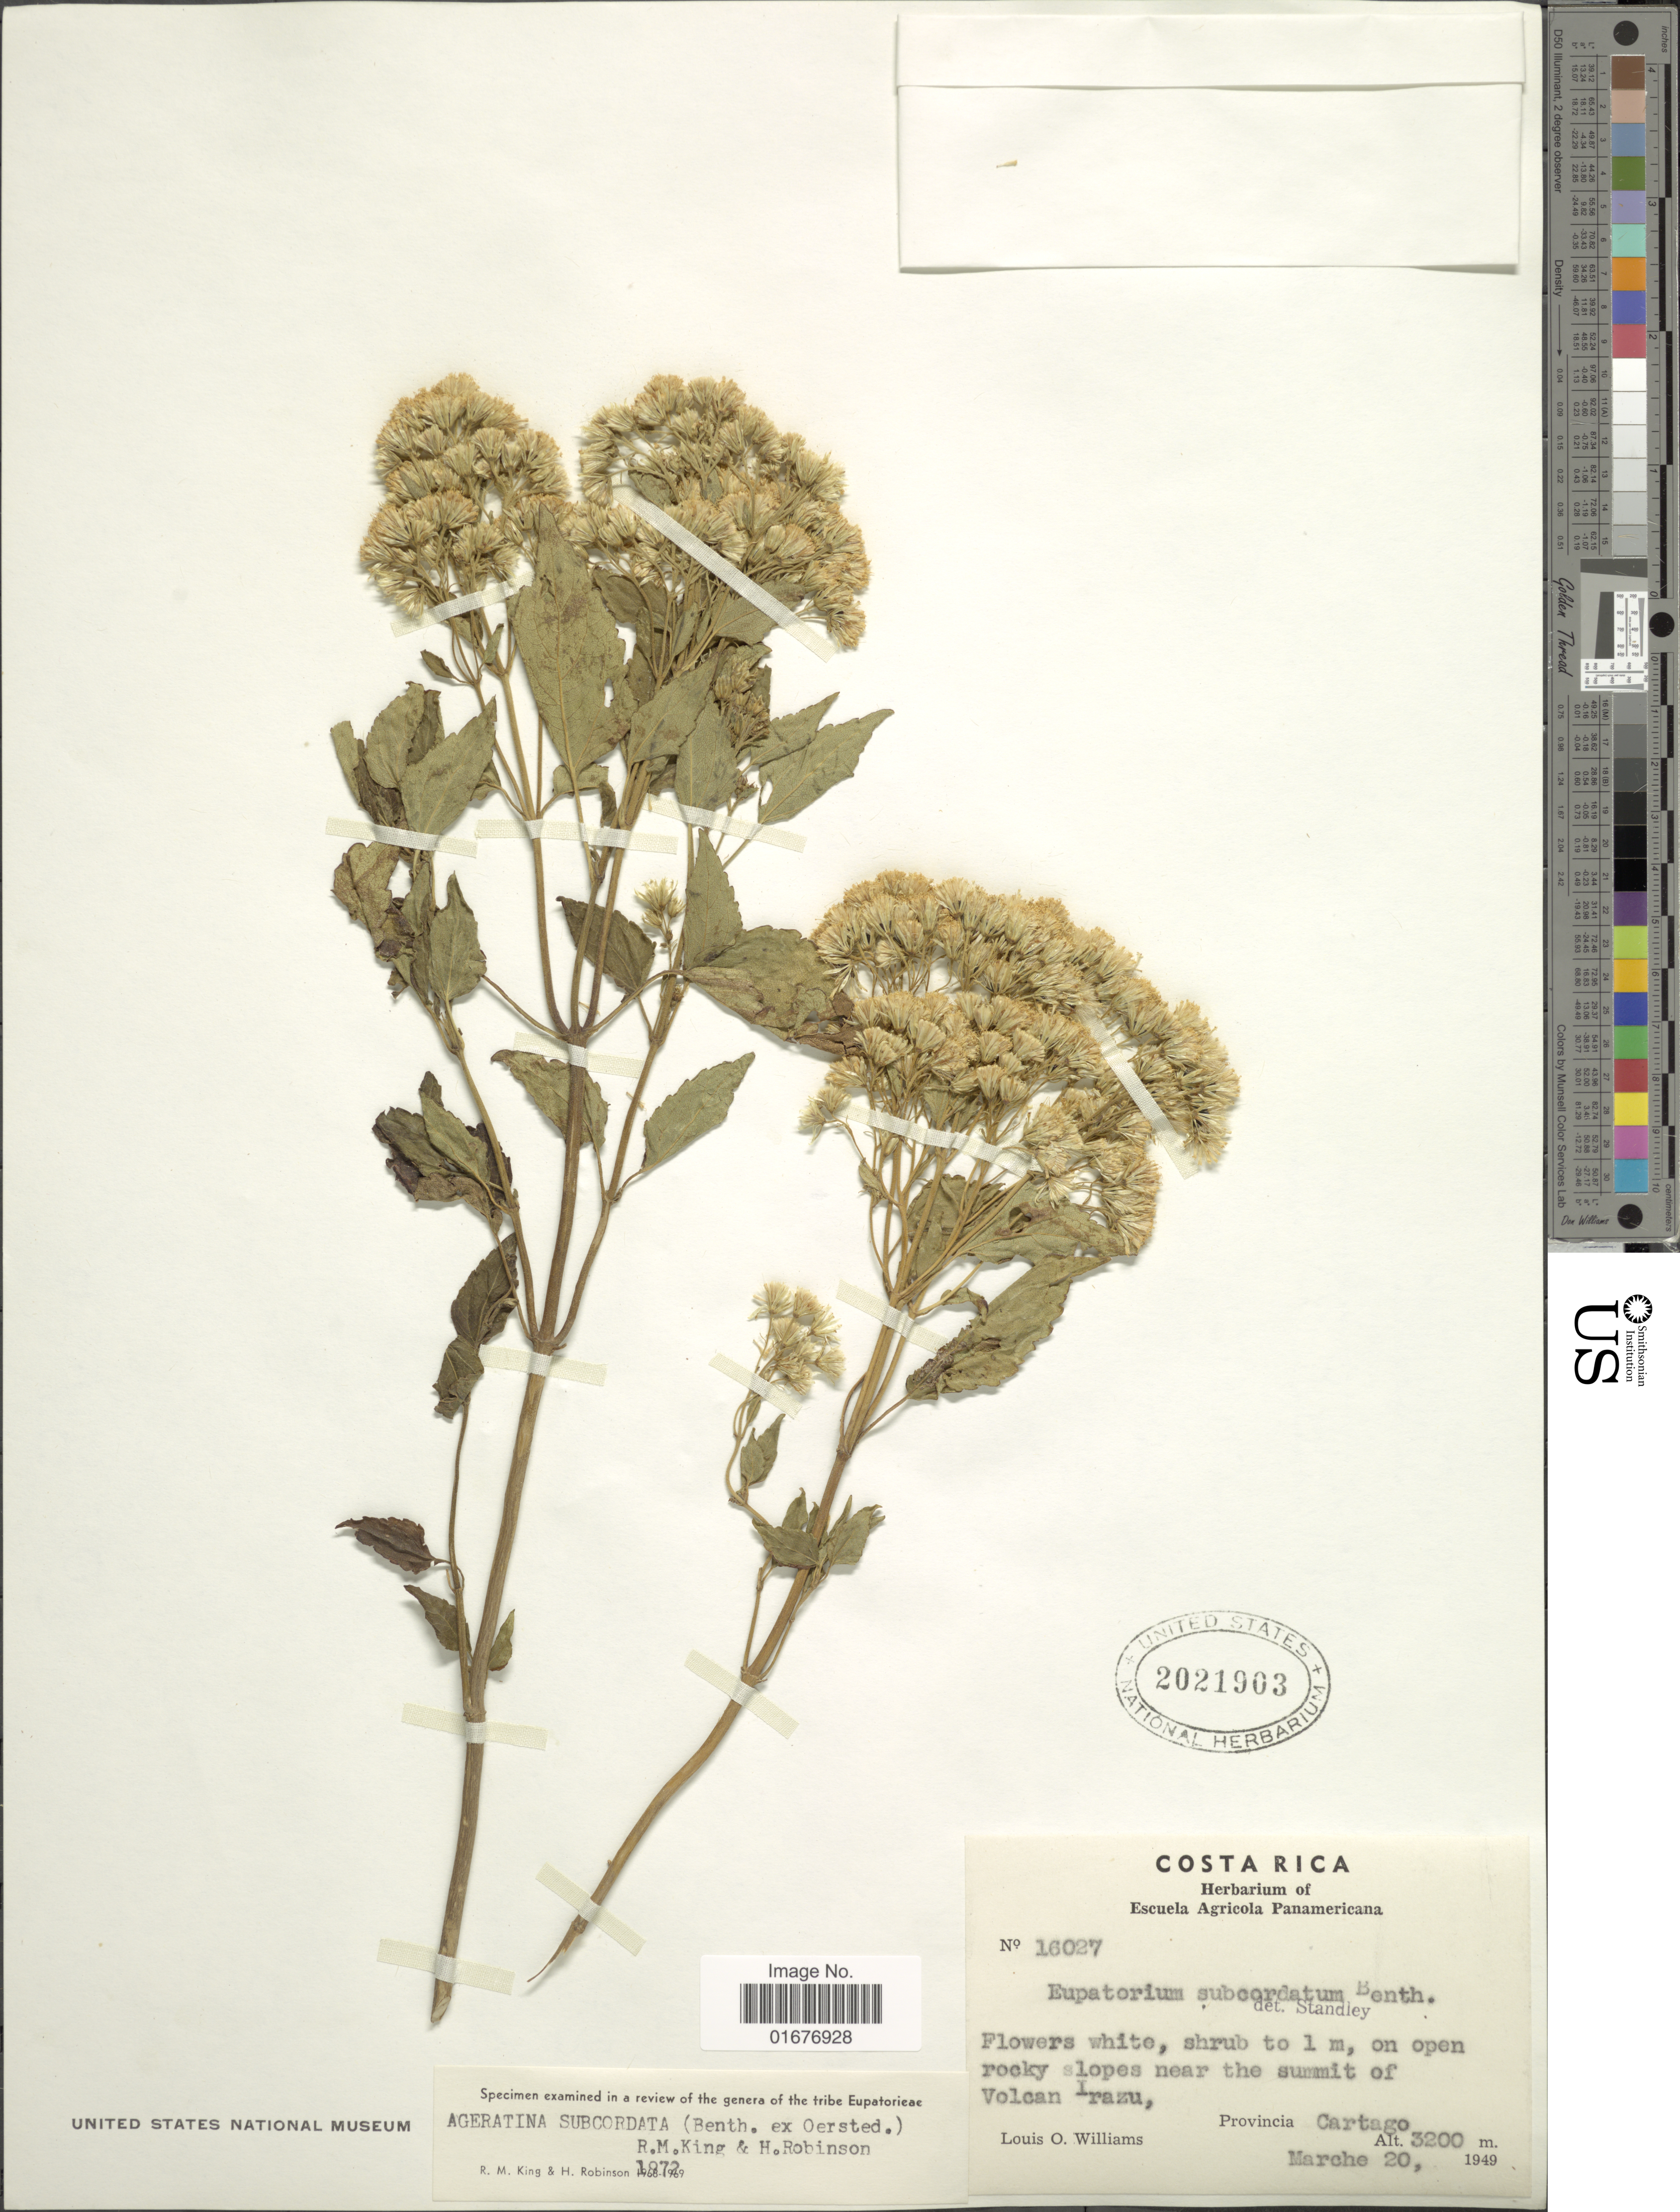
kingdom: Plantae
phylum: Tracheophyta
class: Magnoliopsida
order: Asterales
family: Asteraceae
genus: Ageratina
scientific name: Ageratina subcordata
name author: (Benth. ex Oerst.) R.M. King & H. Rob.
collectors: L. O. Williams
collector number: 16027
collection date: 1949-03-20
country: Costa Rica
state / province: Cartago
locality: Near the summit of Volcan Irazu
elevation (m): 3200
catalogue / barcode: US 2021903